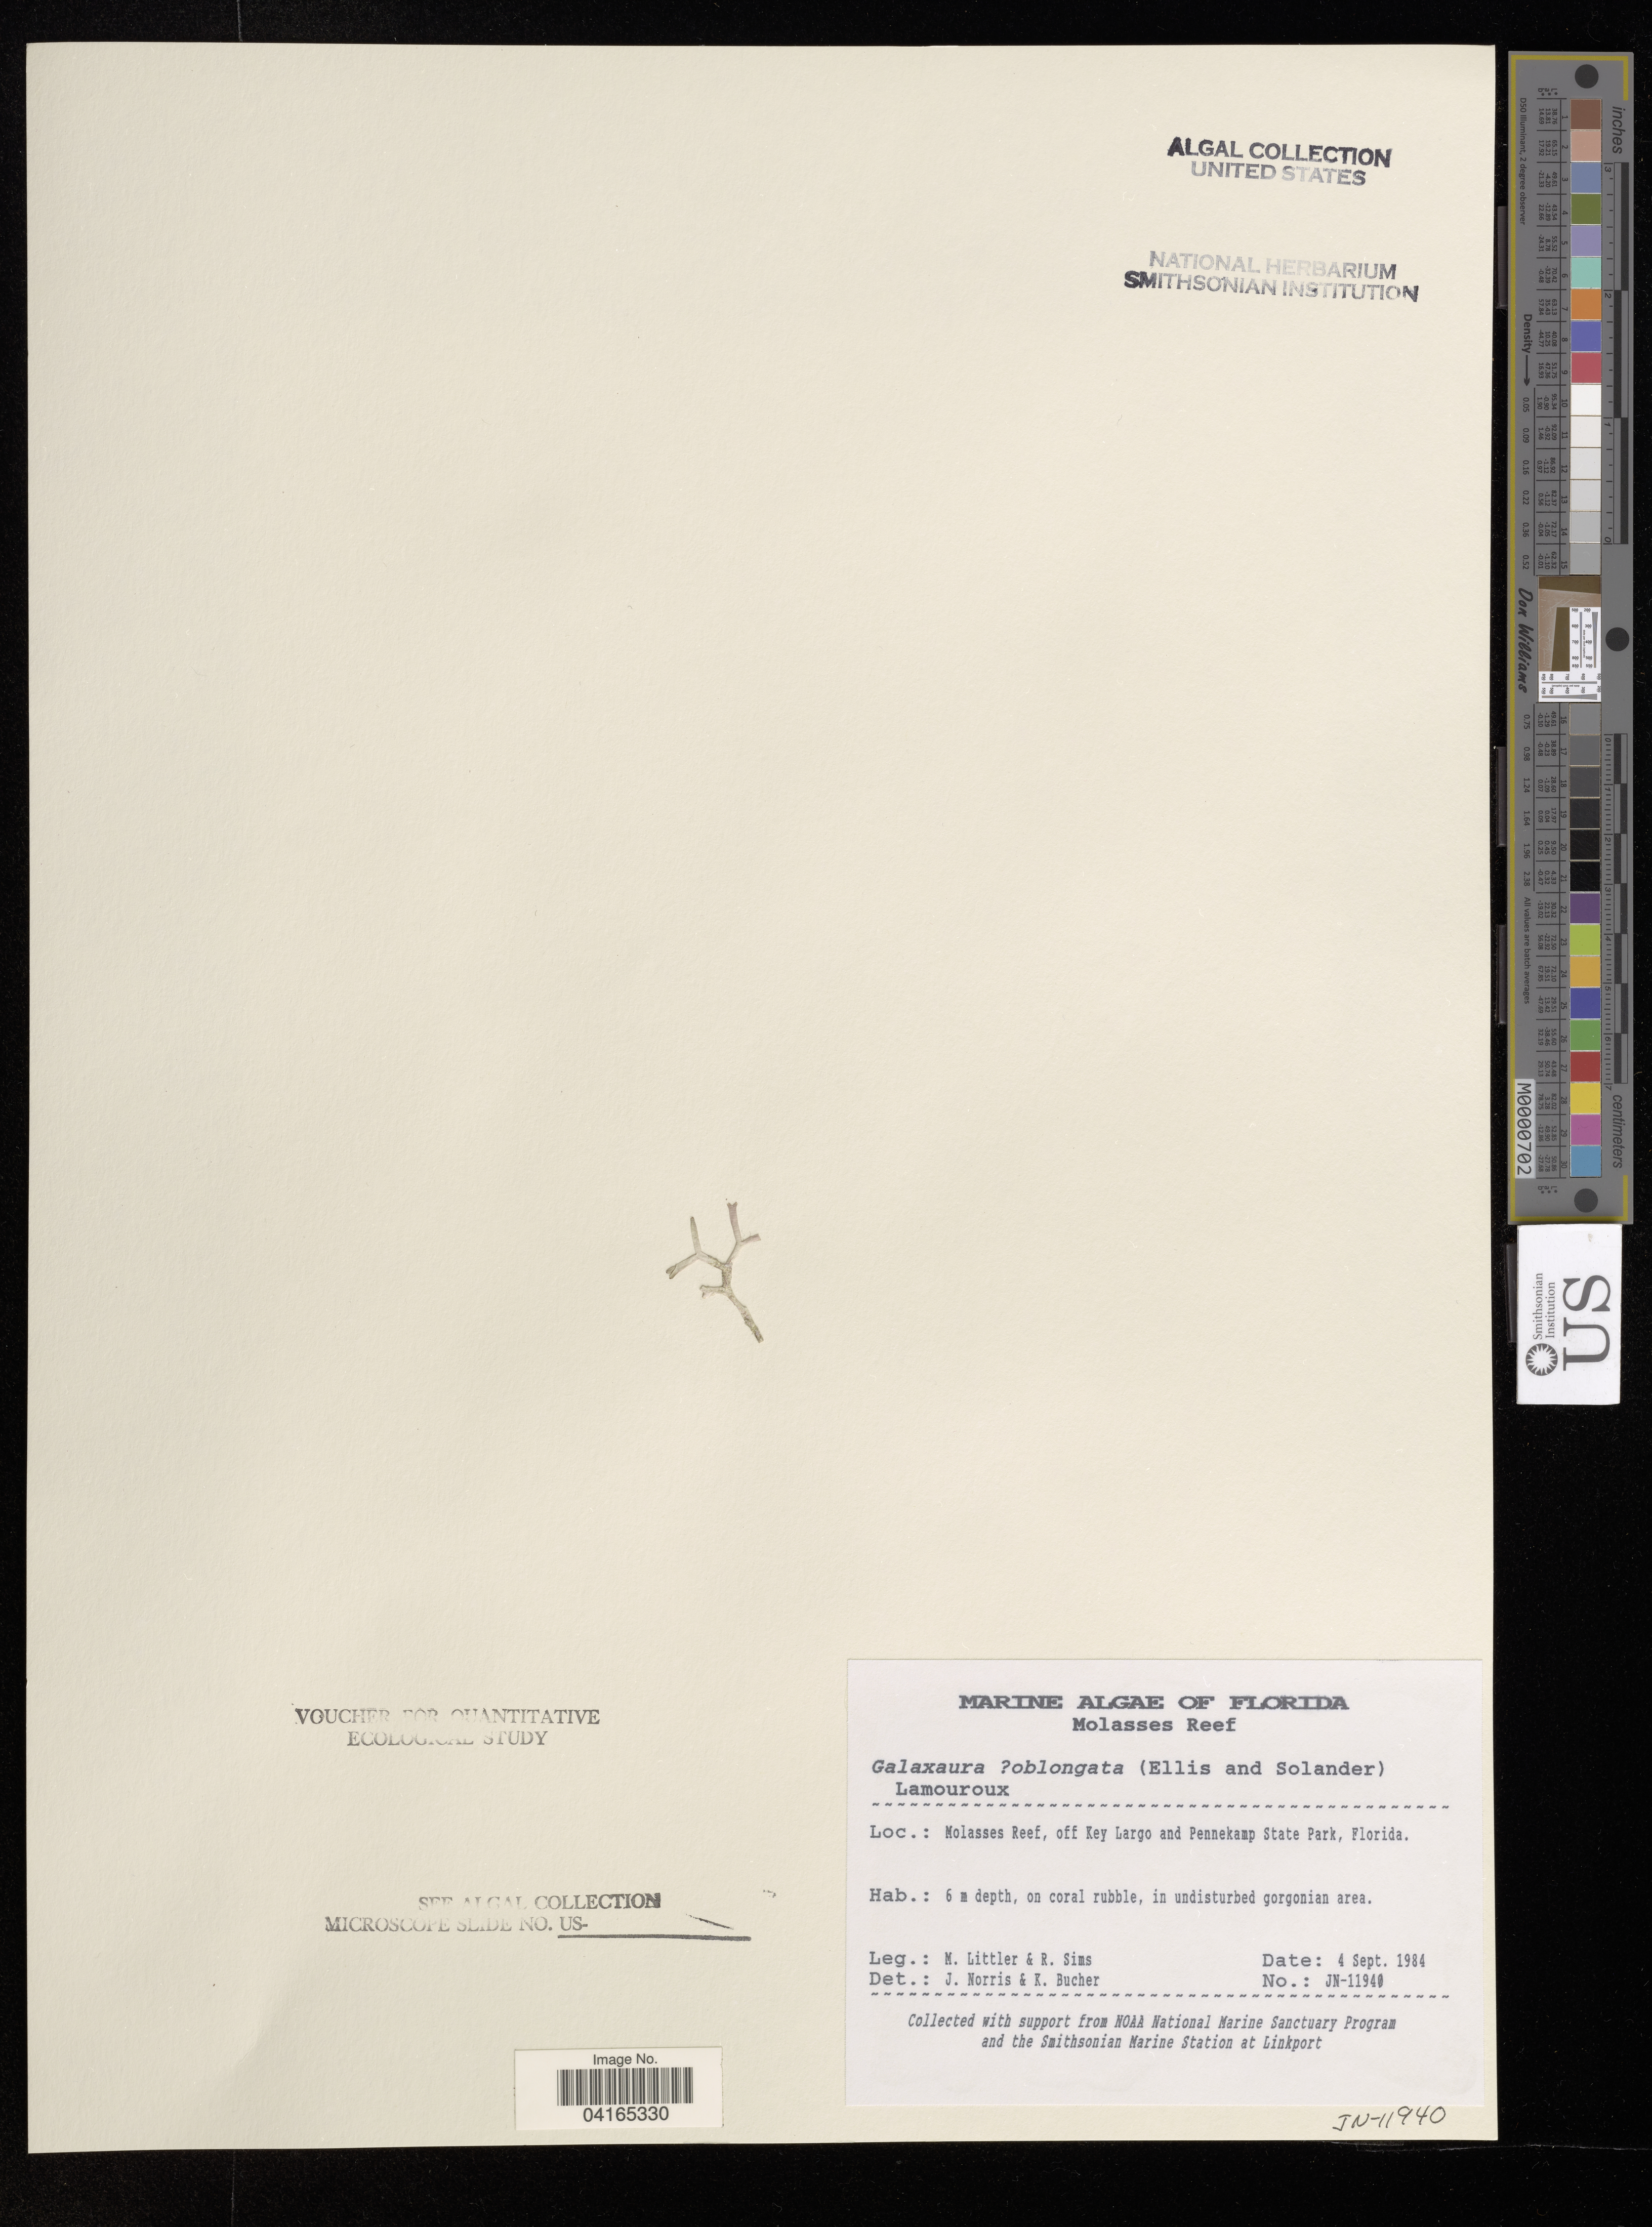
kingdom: Plantae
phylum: Rhodophyta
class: Florideophyceae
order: Nemaliales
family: Galaxauraceae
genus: Galaxaura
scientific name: Galaxaura oblongata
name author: (Ellis & Sol.) J.V.Lamouroux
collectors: M. Littler & R. Sims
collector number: JN-11940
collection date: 1984-09-04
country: United States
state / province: Florida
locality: Molasses Reef, off Key Largo and Pennekamp State Park.